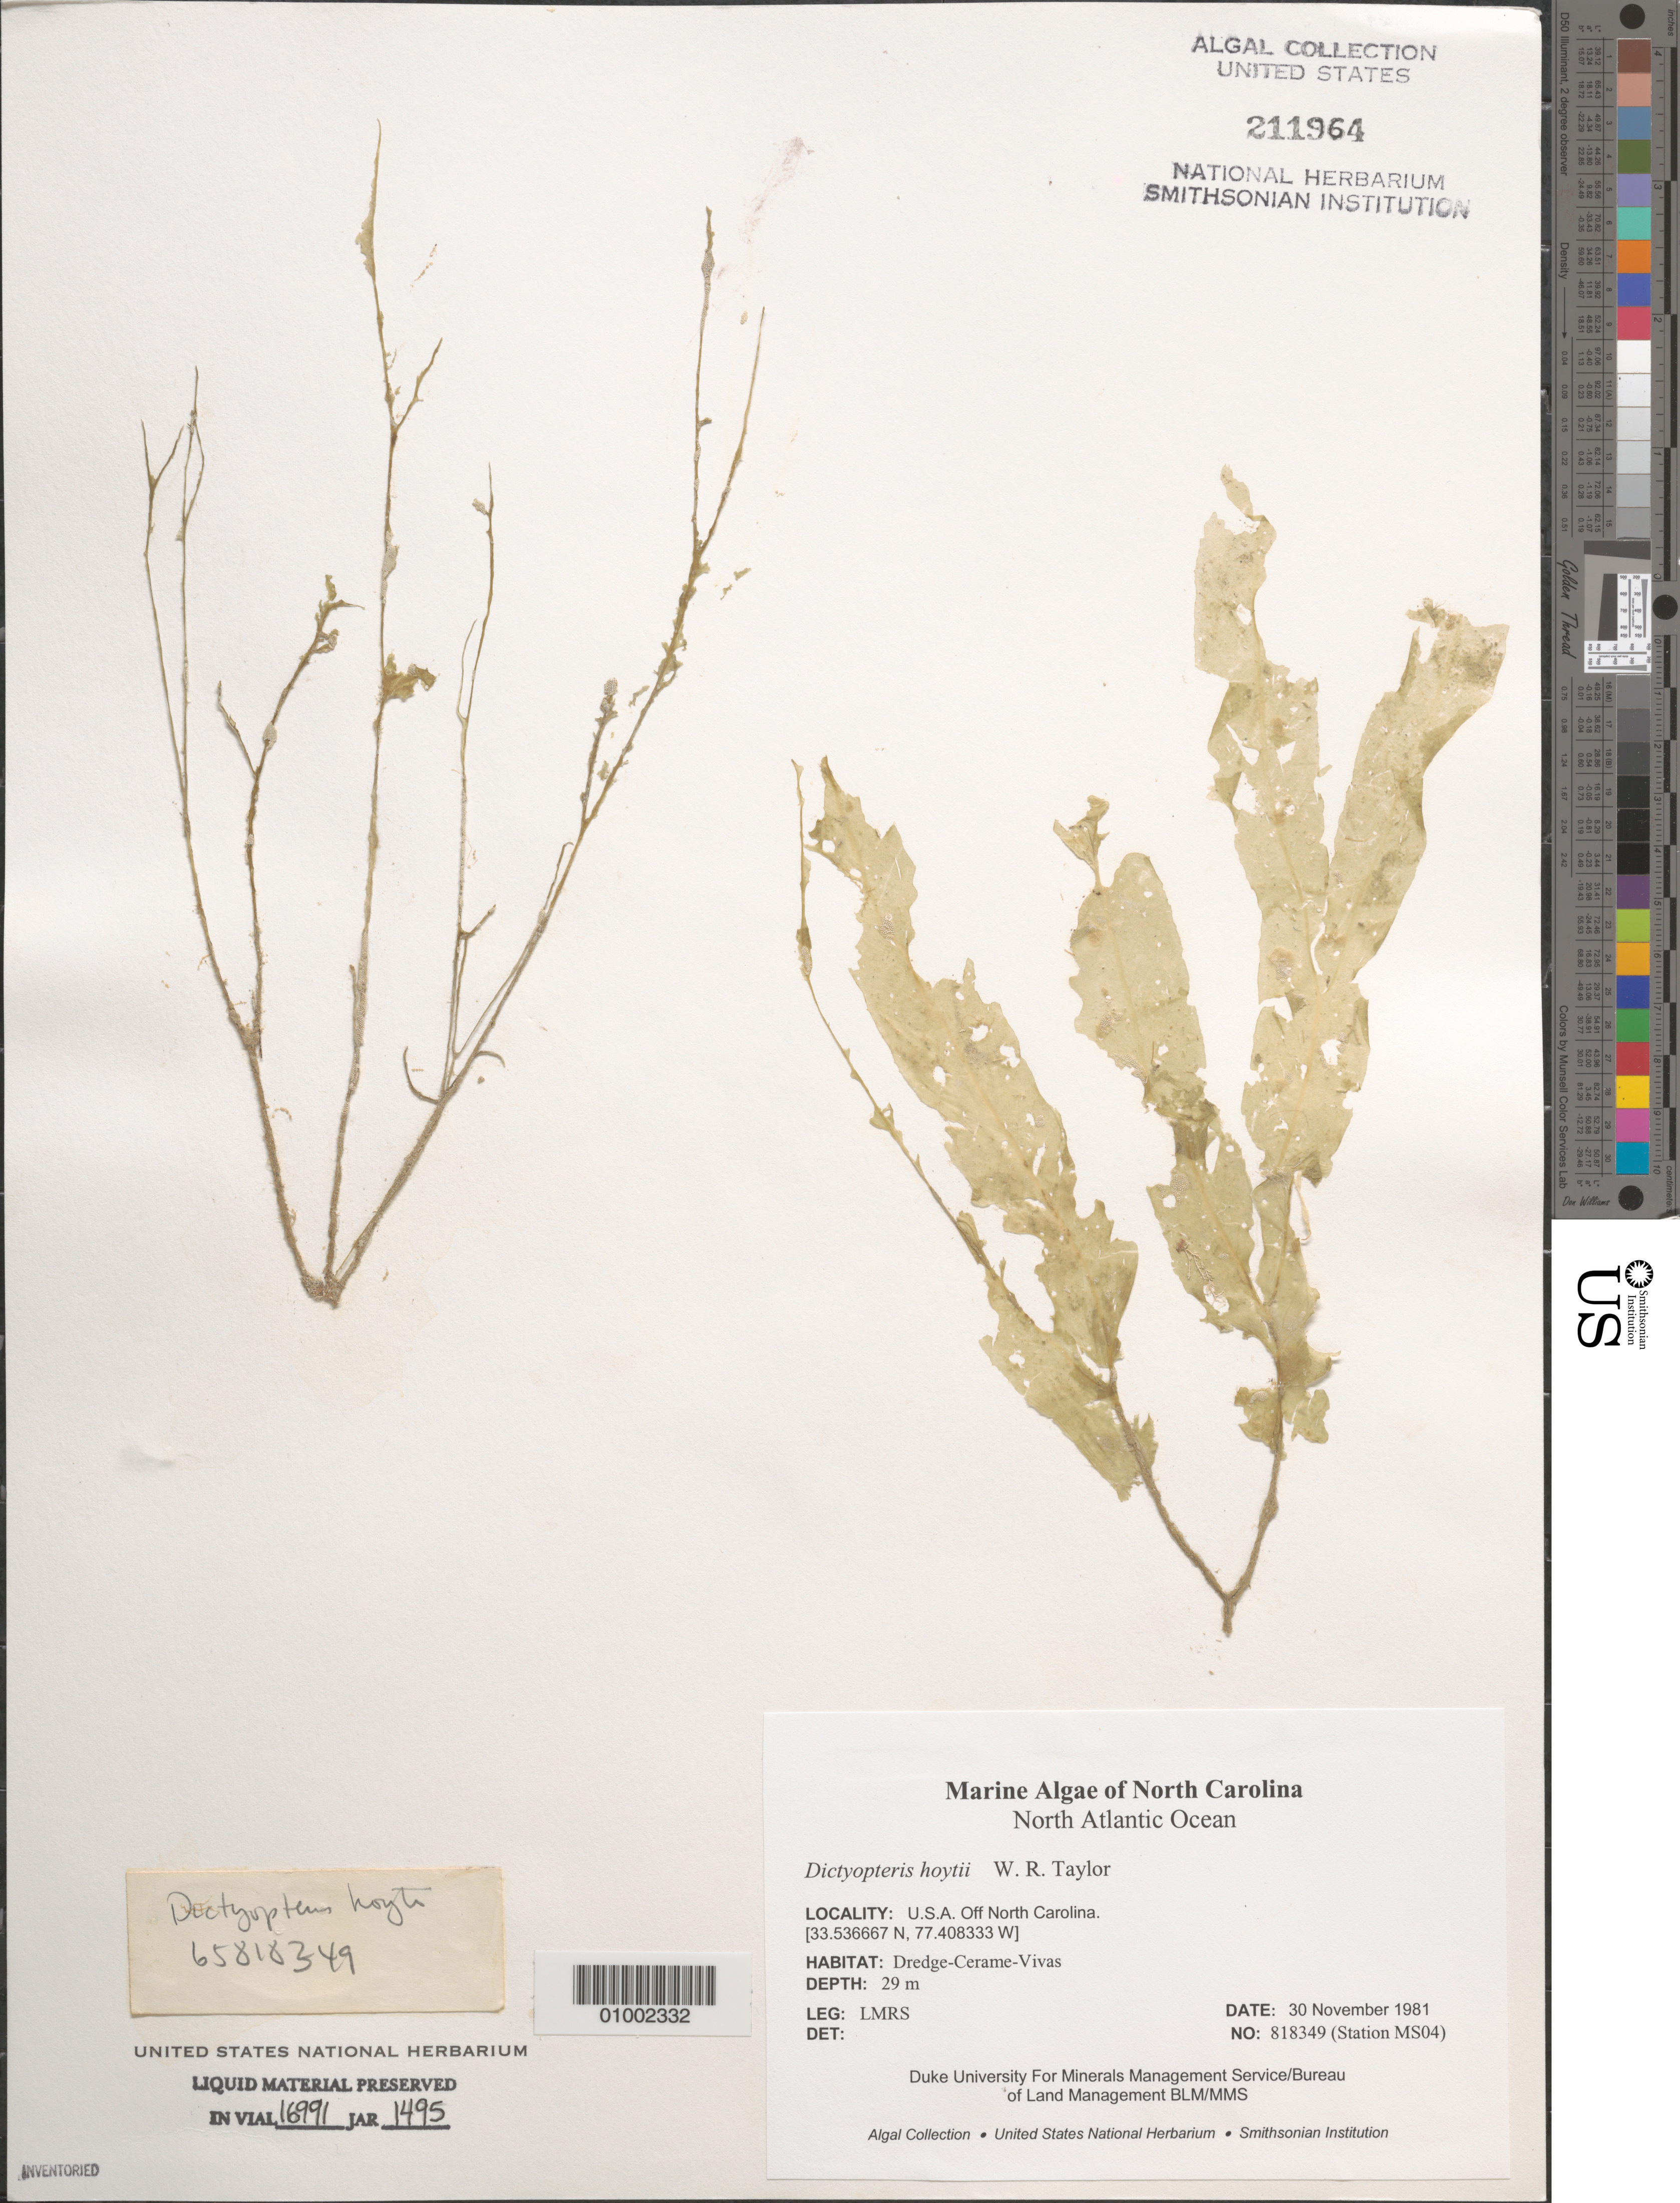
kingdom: Chromista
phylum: Ochrophyta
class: Phaeophyceae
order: Dictyotales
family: Dictyotaceae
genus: Dictyopteris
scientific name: Dictyopteris hoytii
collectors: LMRS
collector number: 818349 (Station MS04)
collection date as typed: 30 Nov 1981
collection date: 1981-11-30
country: United States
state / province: North Carolina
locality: North Atlantic Ocean off North Carolina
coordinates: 33.536667 N, 77.408333 W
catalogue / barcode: US 211964